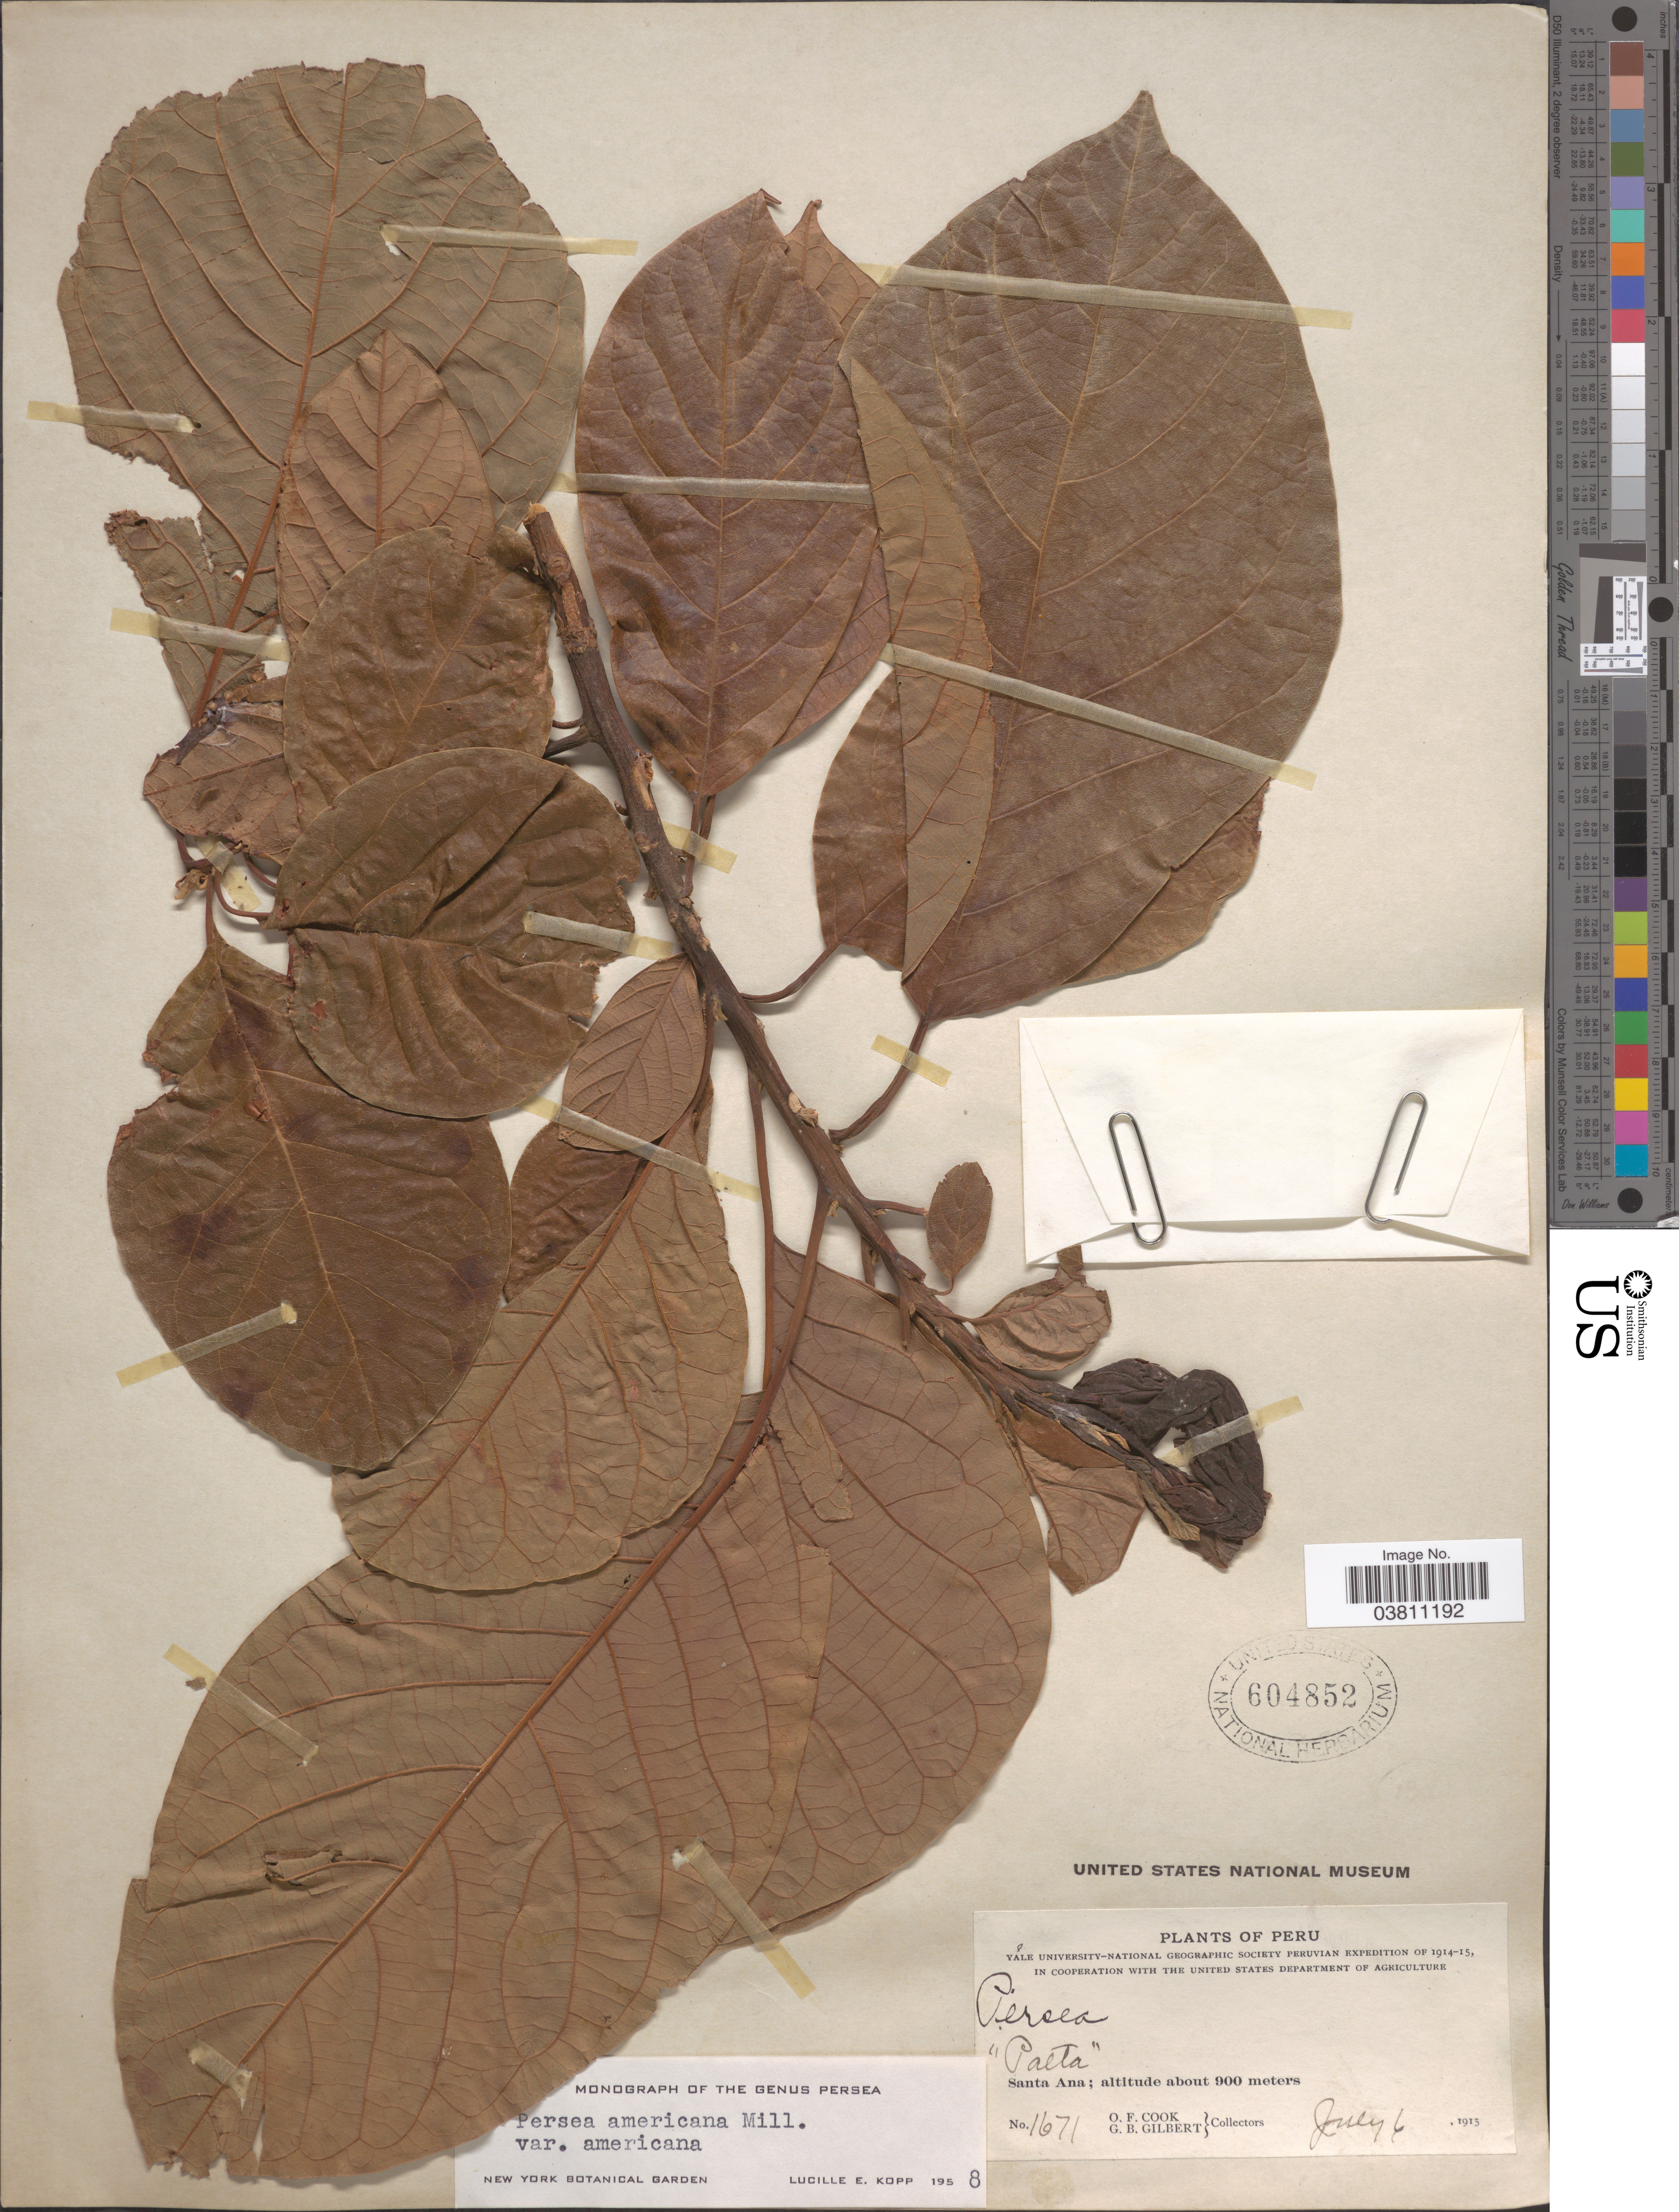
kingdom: Plantae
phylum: Tracheophyta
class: Magnoliopsida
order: Laurales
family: Lauraceae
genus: Persea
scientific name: Persea americana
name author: Mill.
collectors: O. F. Cook & G. B. Gilbert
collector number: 1671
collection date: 1915-07-06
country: Peru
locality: Santa Ana.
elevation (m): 900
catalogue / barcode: US 604852